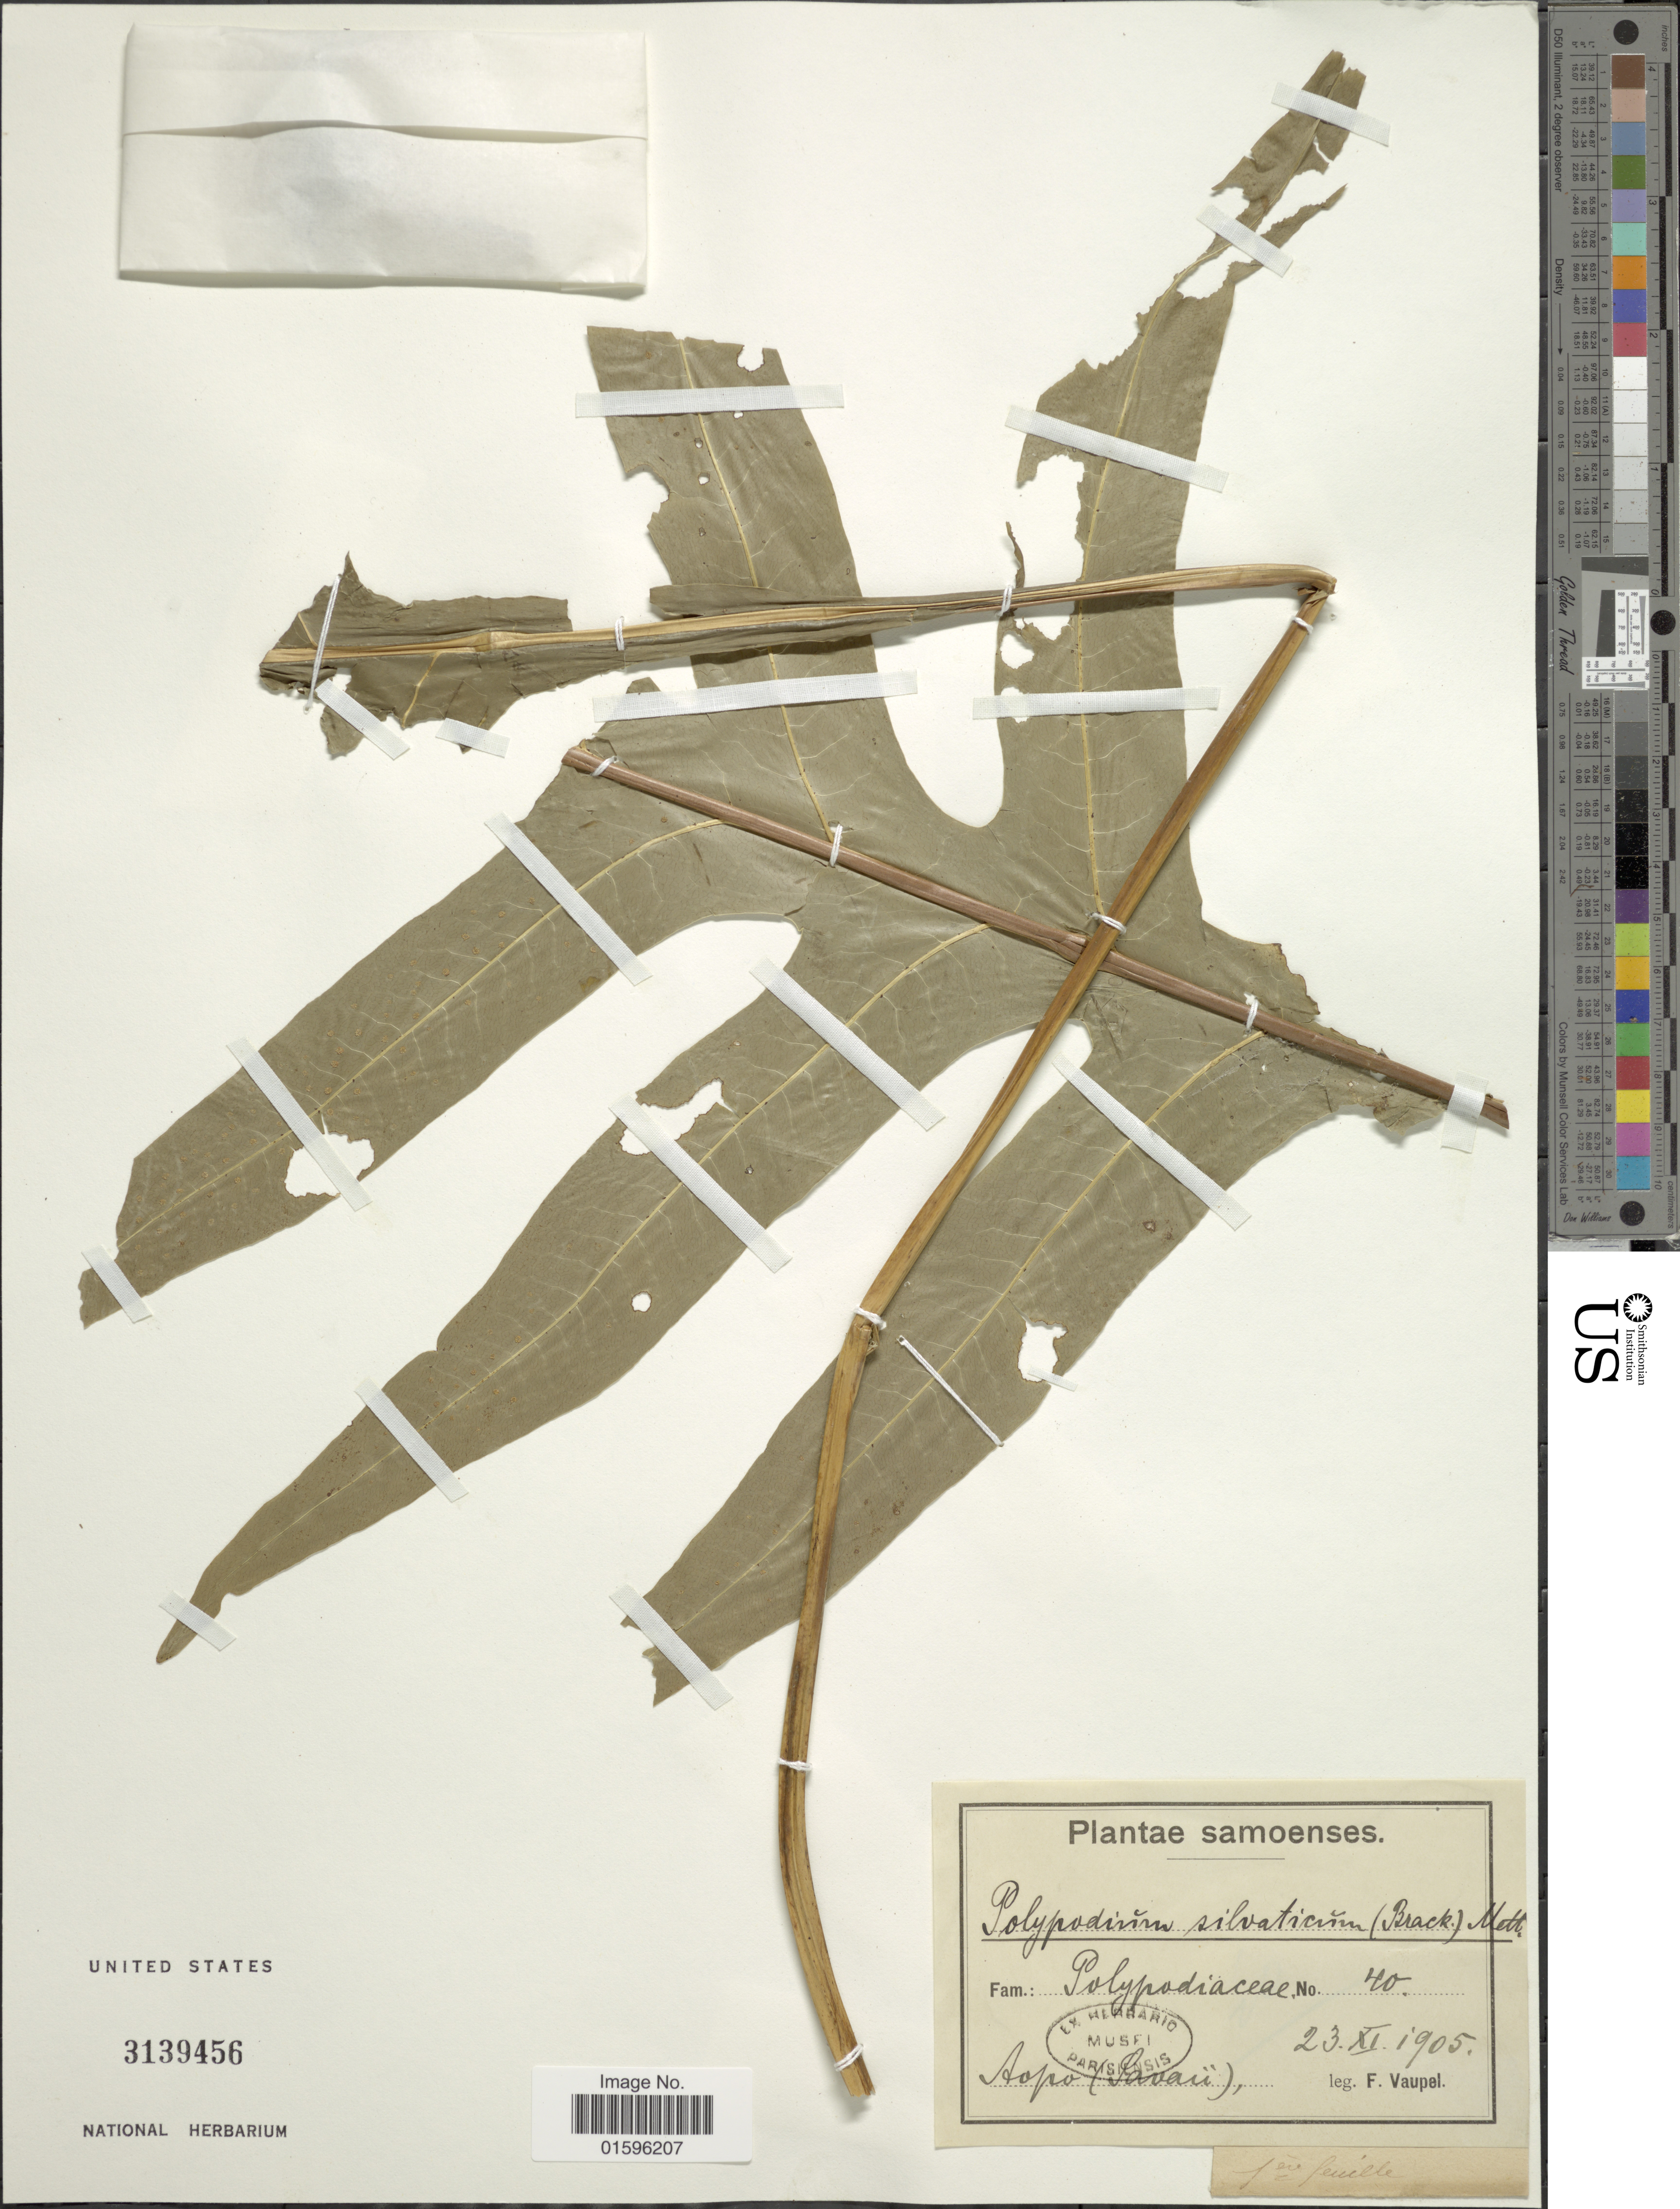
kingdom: Plantae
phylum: Tracheophyta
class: Polypodiopsida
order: Polypodiales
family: Polypodiaceae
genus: Polypodium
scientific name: Polypodium euryphyllum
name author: (J. Sm.) C. Chr.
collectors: F. Vaupel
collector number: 40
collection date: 1905-11-23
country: Samoa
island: Savai'i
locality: Samoenses, Savaii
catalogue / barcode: US 3139456